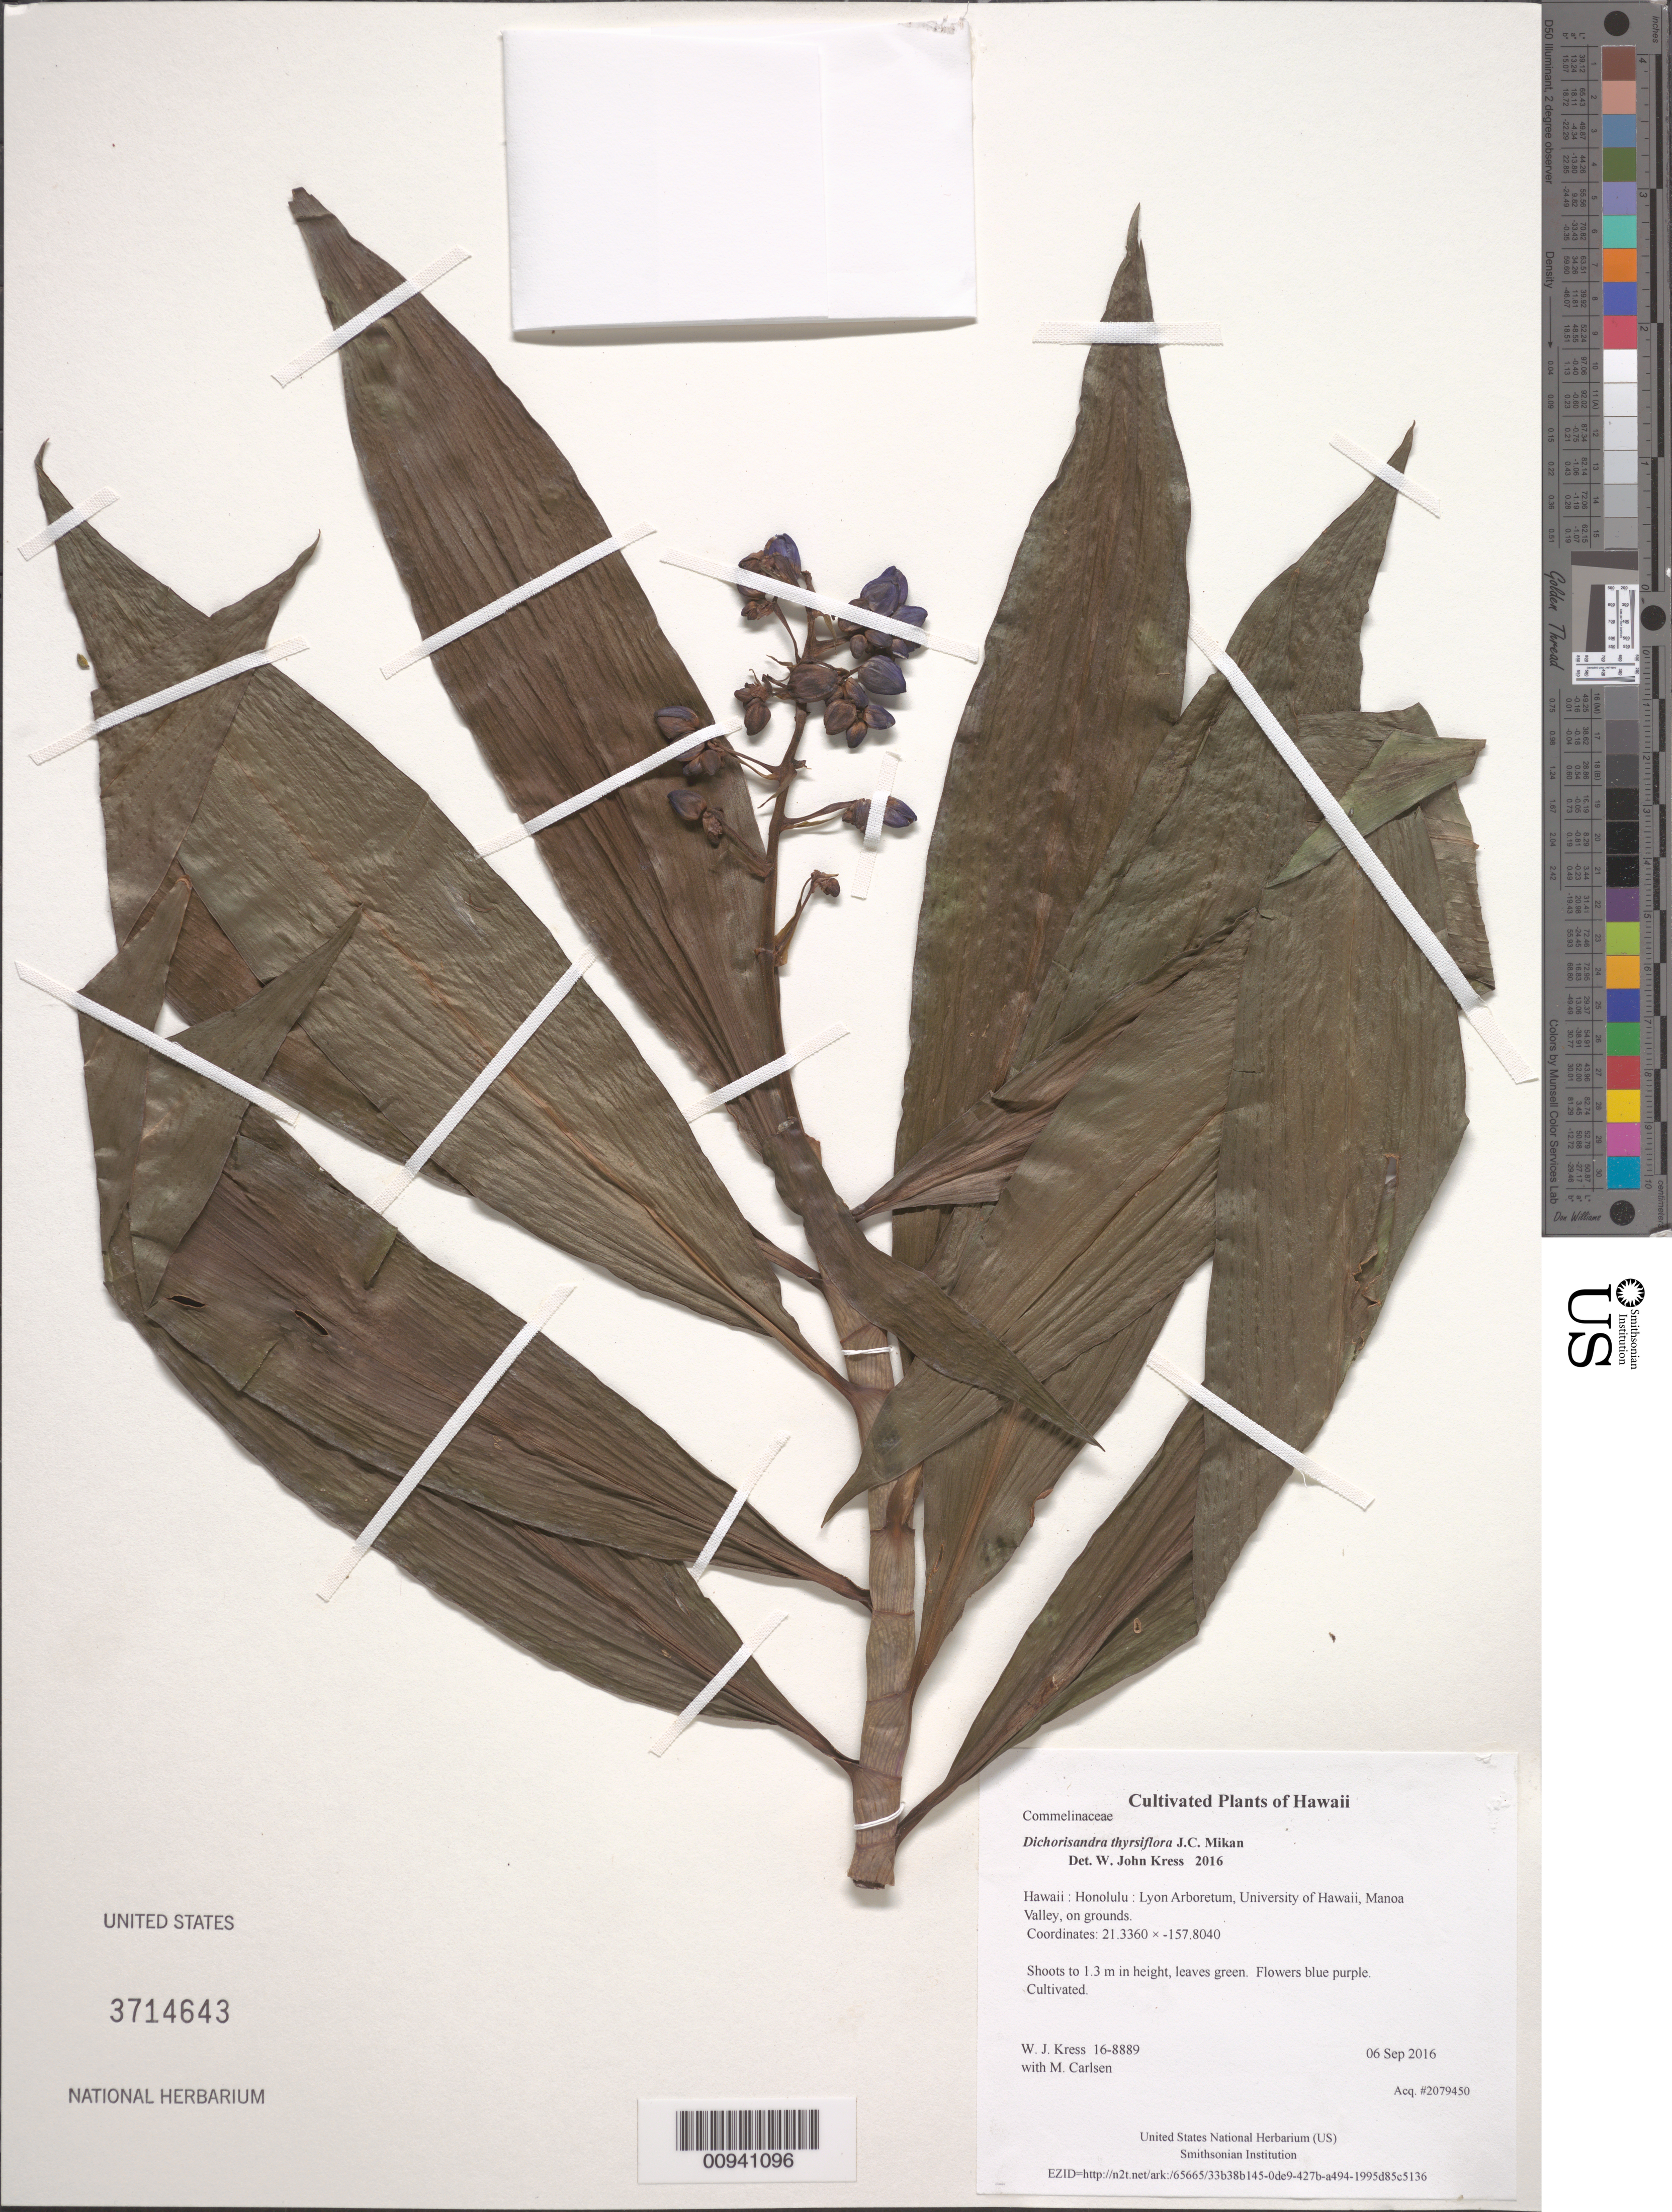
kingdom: Plantae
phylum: Tracheophyta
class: Liliopsida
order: Commelinales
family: Commelinaceae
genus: Dichorisandra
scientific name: Dichorisandra thyrsiflora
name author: J.C. Mikan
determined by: Kress, W. J., (US), Smithsonian Institution - National Museum of Natural History (UNITED STATES)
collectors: W. J. Kress & M. M. Carlsen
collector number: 16-8889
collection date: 2016-09-06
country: United States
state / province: Hawaii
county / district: Honolulu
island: Oahu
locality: Lyon Arboretum, University of Hawaii, Manoa Valley, on grounds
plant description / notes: Frozen tissue stored in Biorepository at AG5NN55; dried tissue stored at AG5NN54.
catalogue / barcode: US 3714643